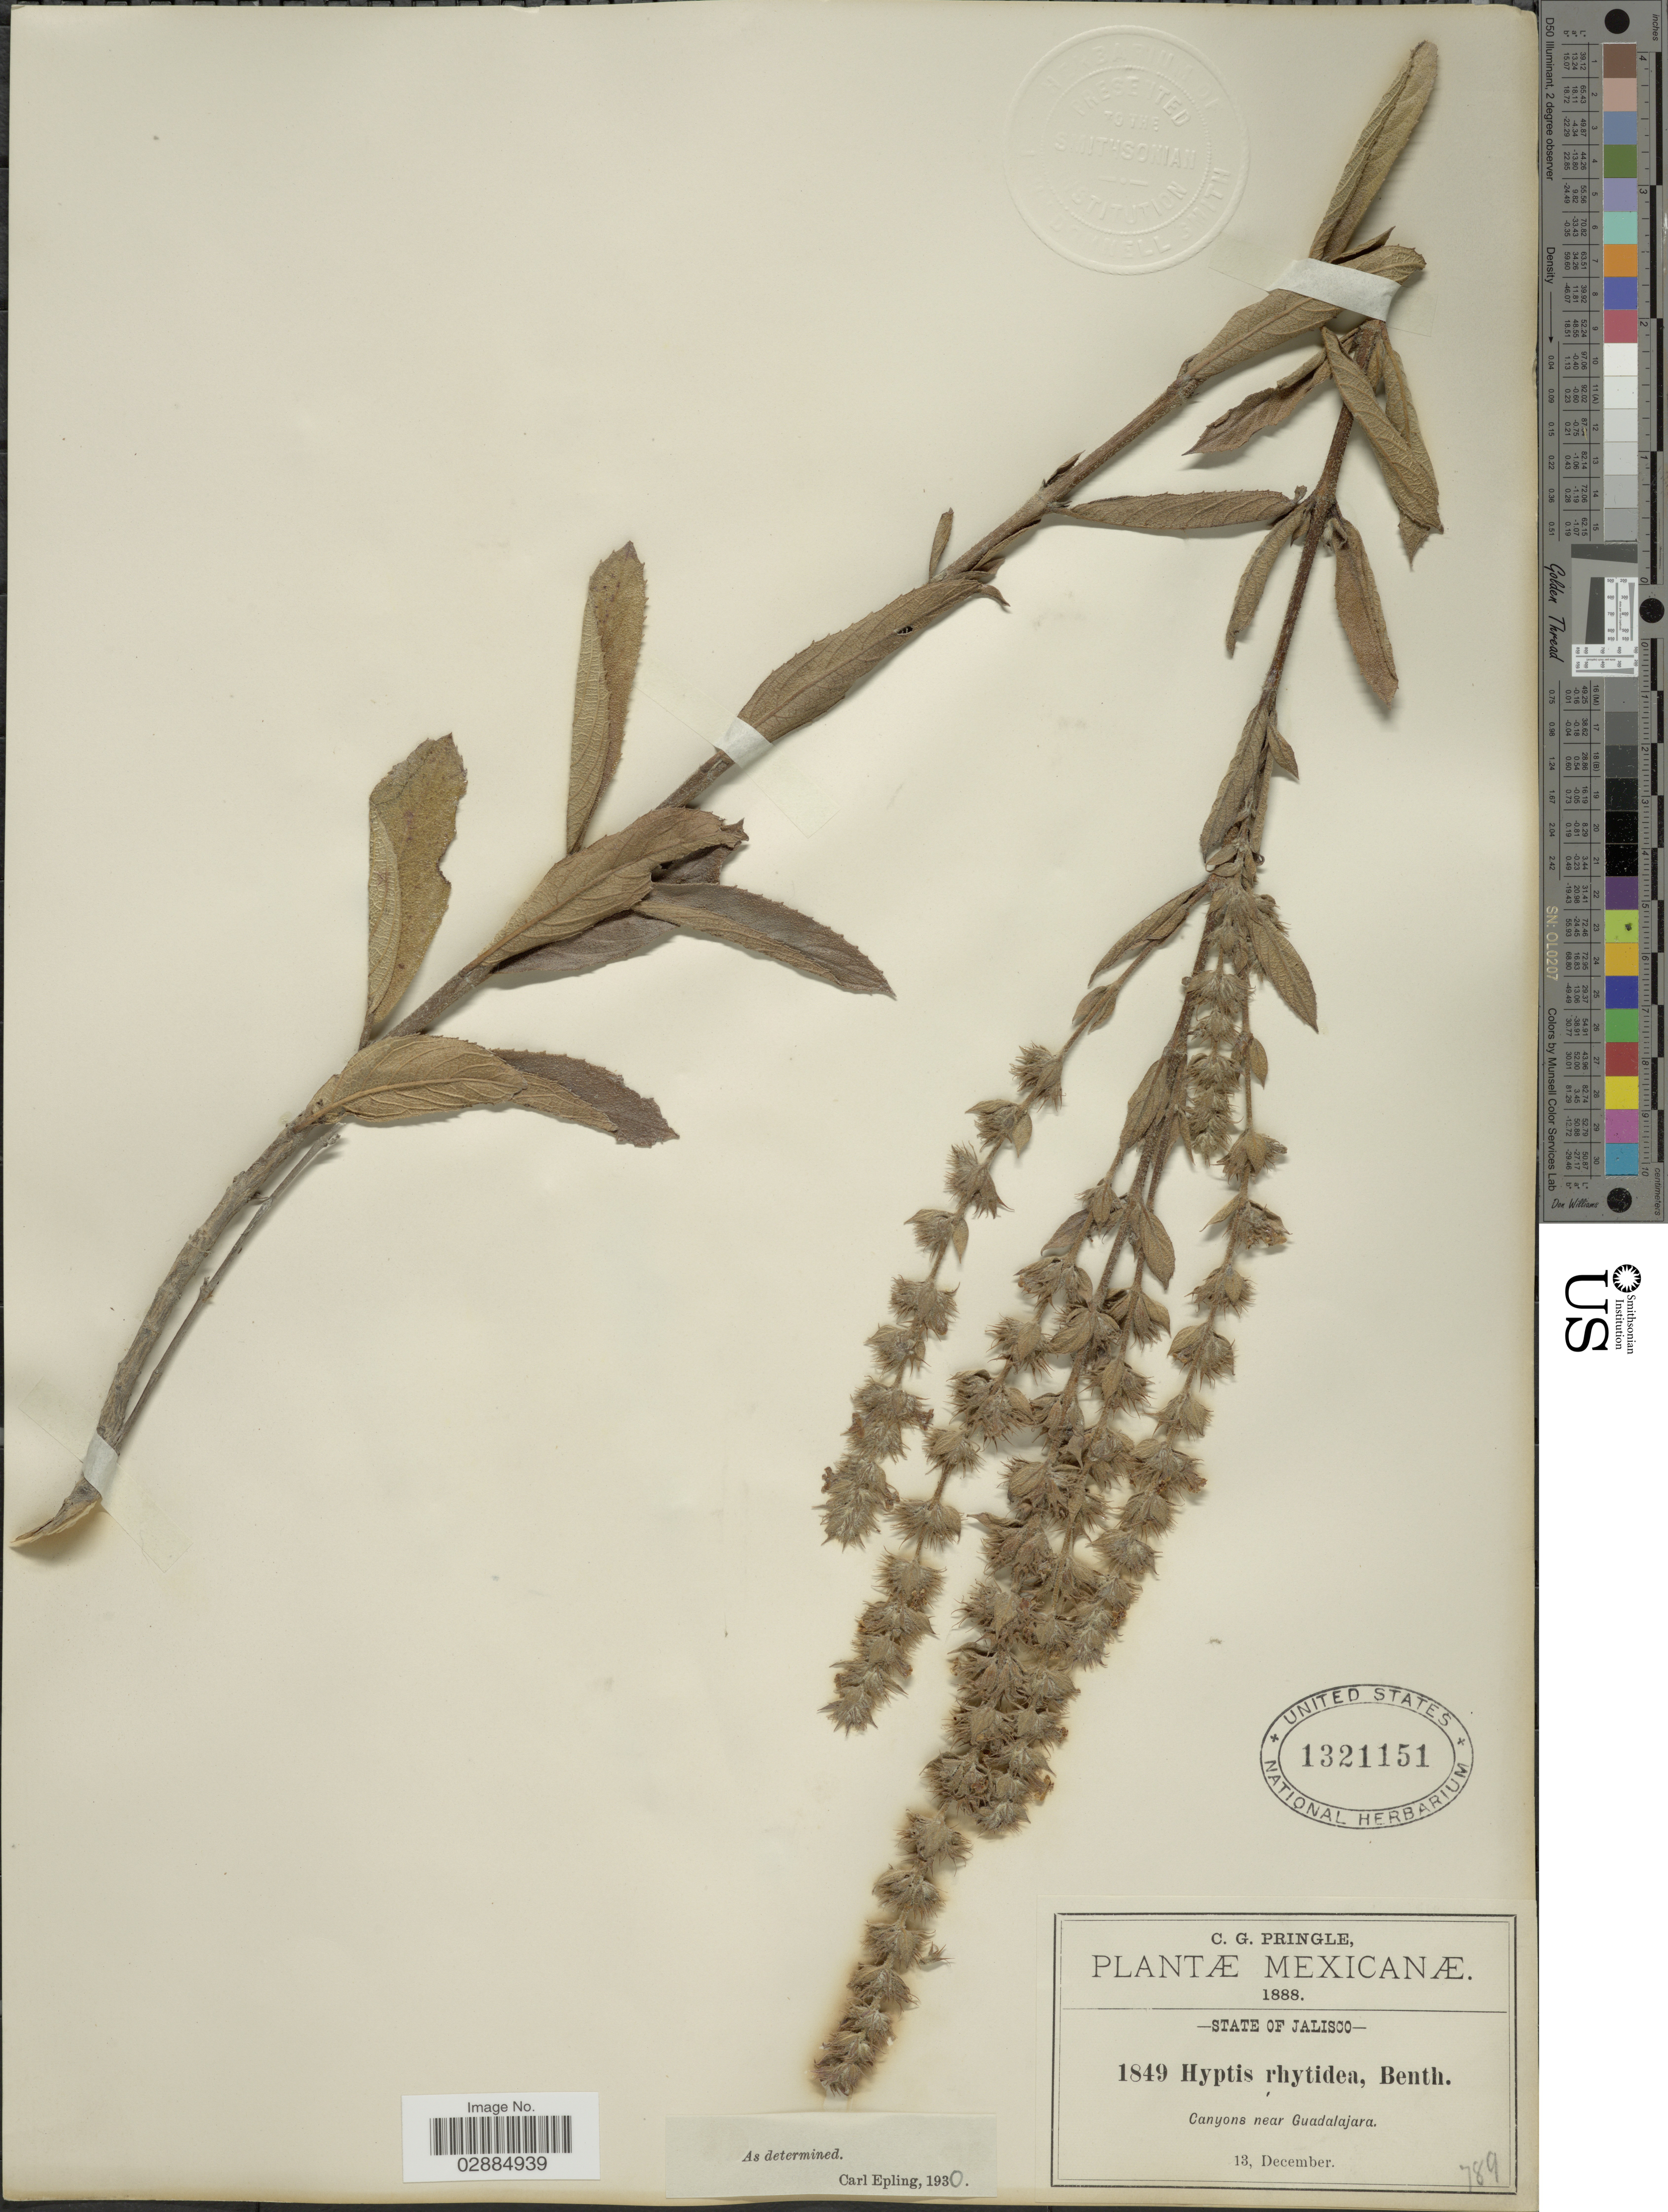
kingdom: Plantae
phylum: Tracheophyta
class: Magnoliopsida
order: Lamiales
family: Lamiaceae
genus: Hyptis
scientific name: Hyptis rhytidea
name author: Benth.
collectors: C. G. Pringle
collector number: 1849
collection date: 1888-12-13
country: Mexico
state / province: Jalisco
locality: Canyons near Guadalajara.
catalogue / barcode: US 1321151